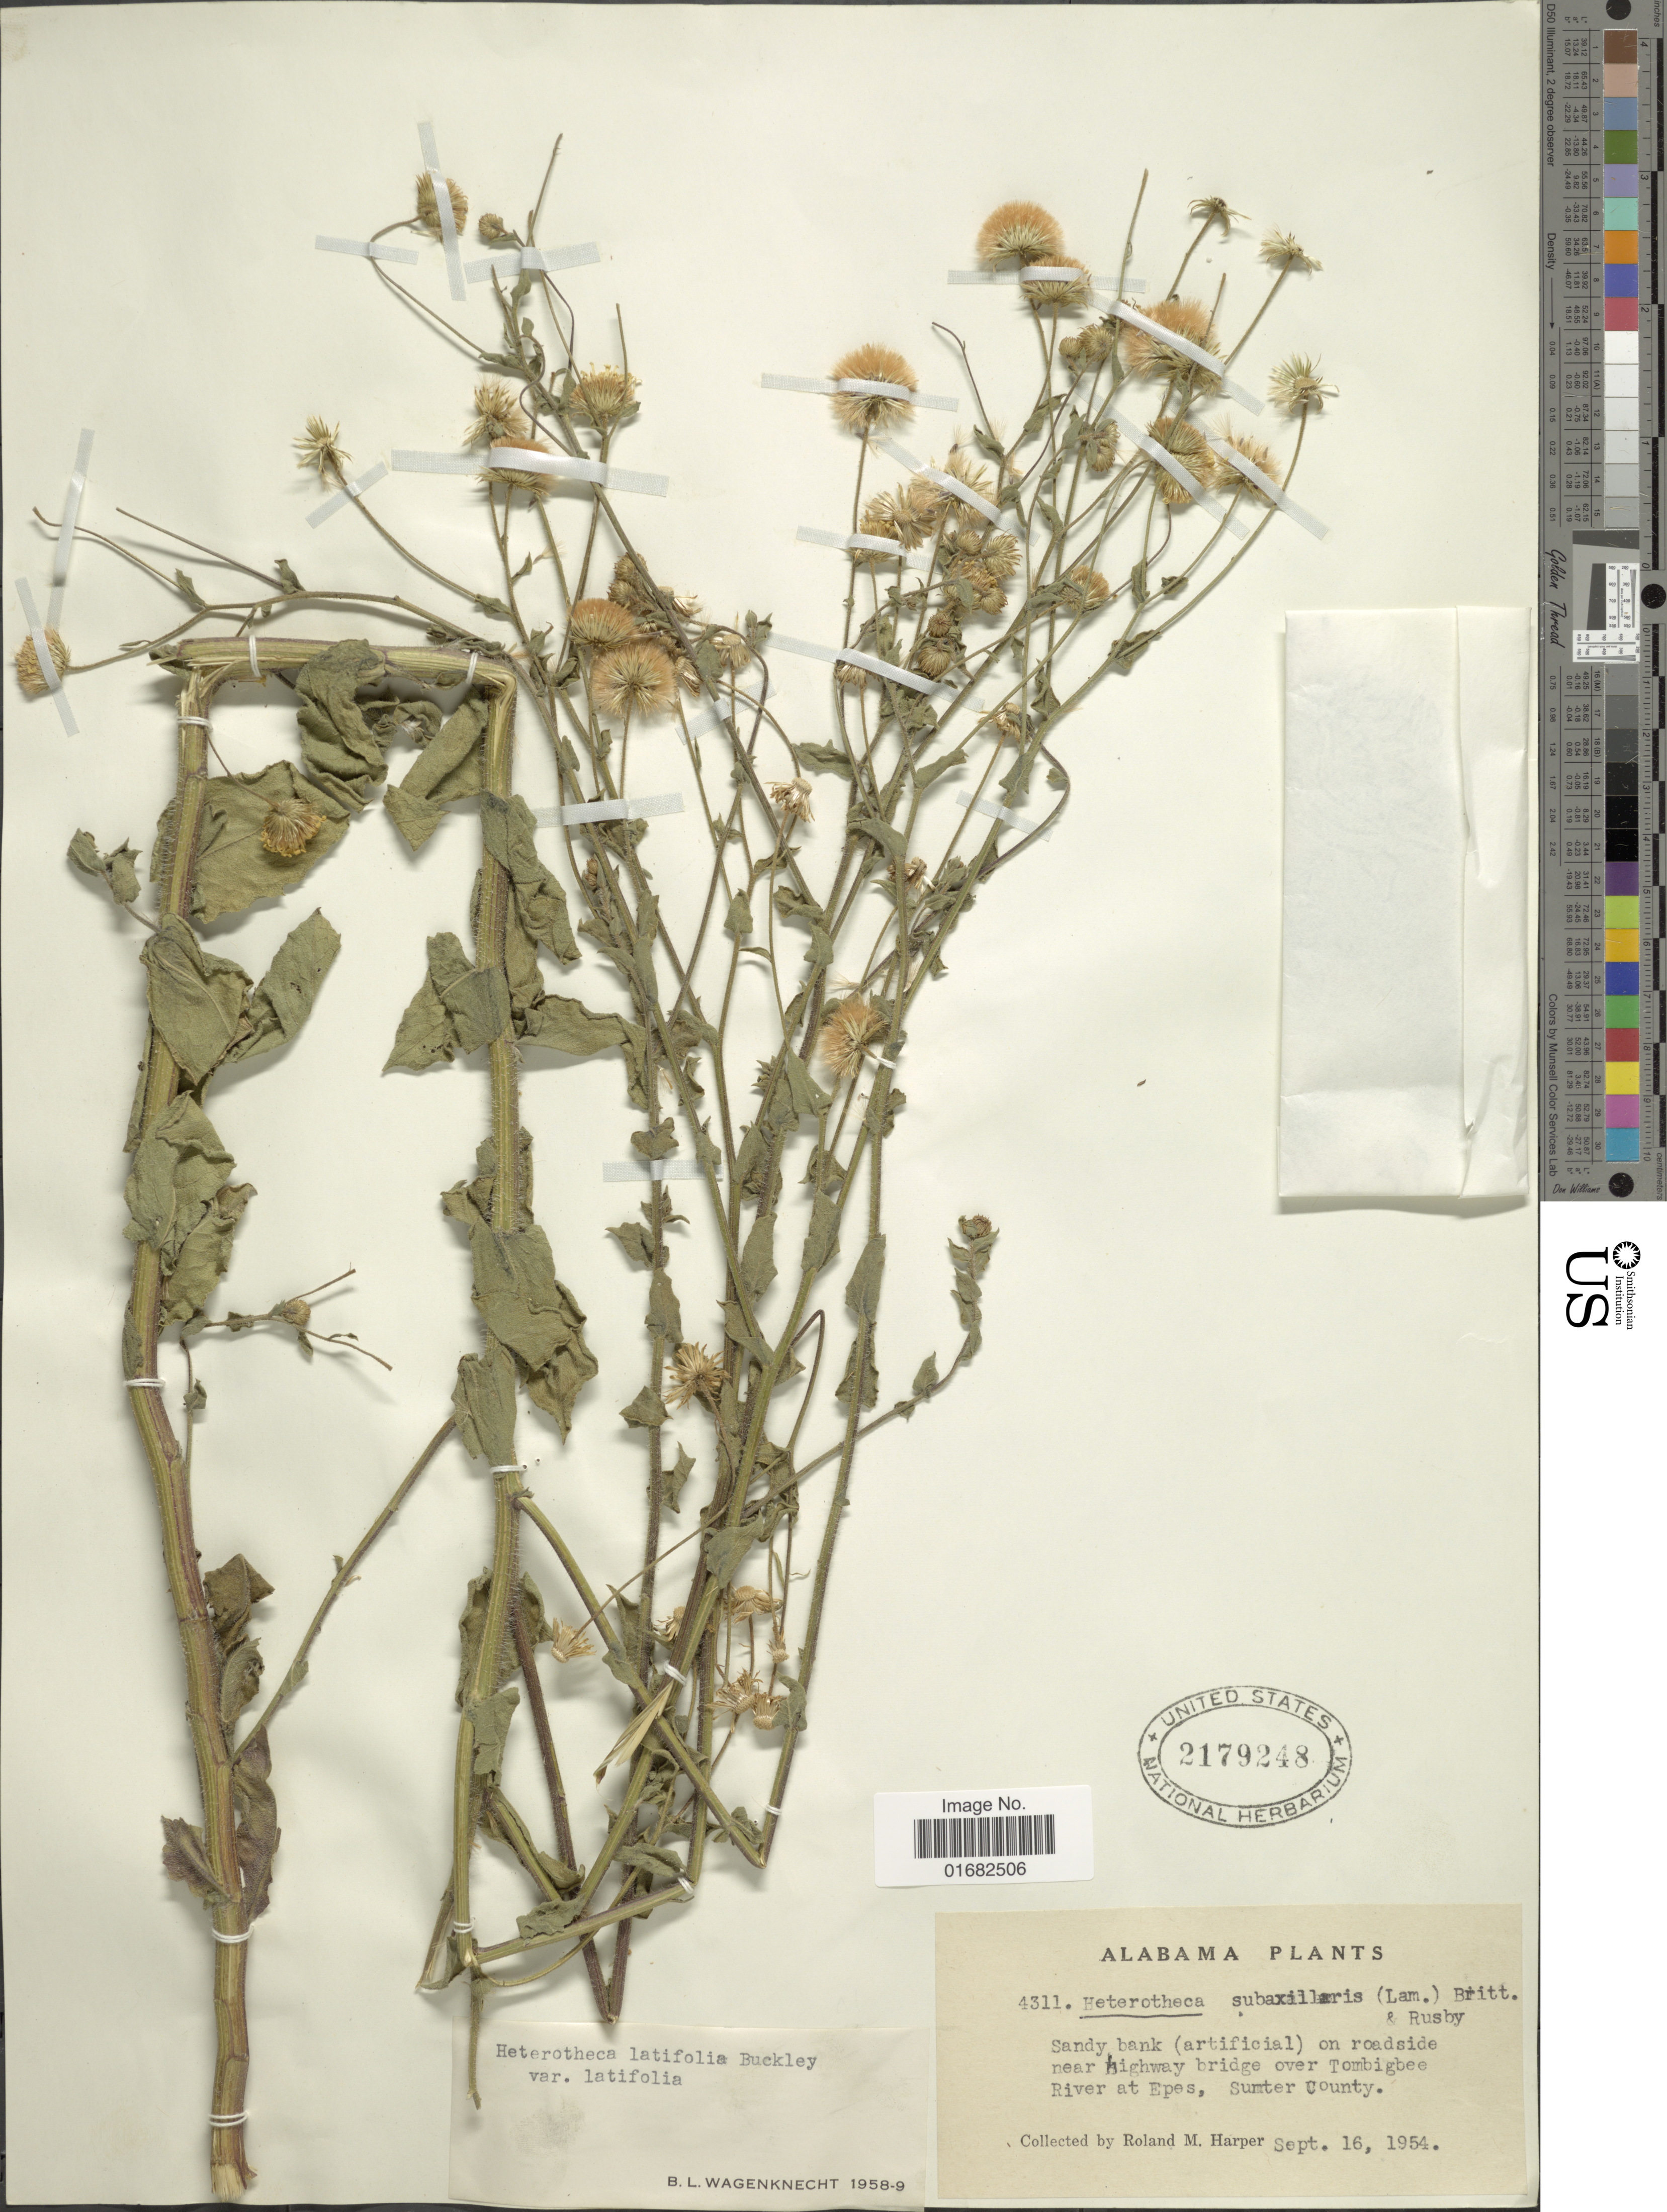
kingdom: Plantae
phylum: Tracheophyta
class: Magnoliopsida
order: Asterales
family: Asteraceae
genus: Heterotheca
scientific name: Heterotheca latifolia var. latifolia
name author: Buckley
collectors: R. M. Harper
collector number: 4311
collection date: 1954-09-16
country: United States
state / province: Alabama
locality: Near highway bridge over Tombigbee River at Epes, Sumter County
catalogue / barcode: US 2179248